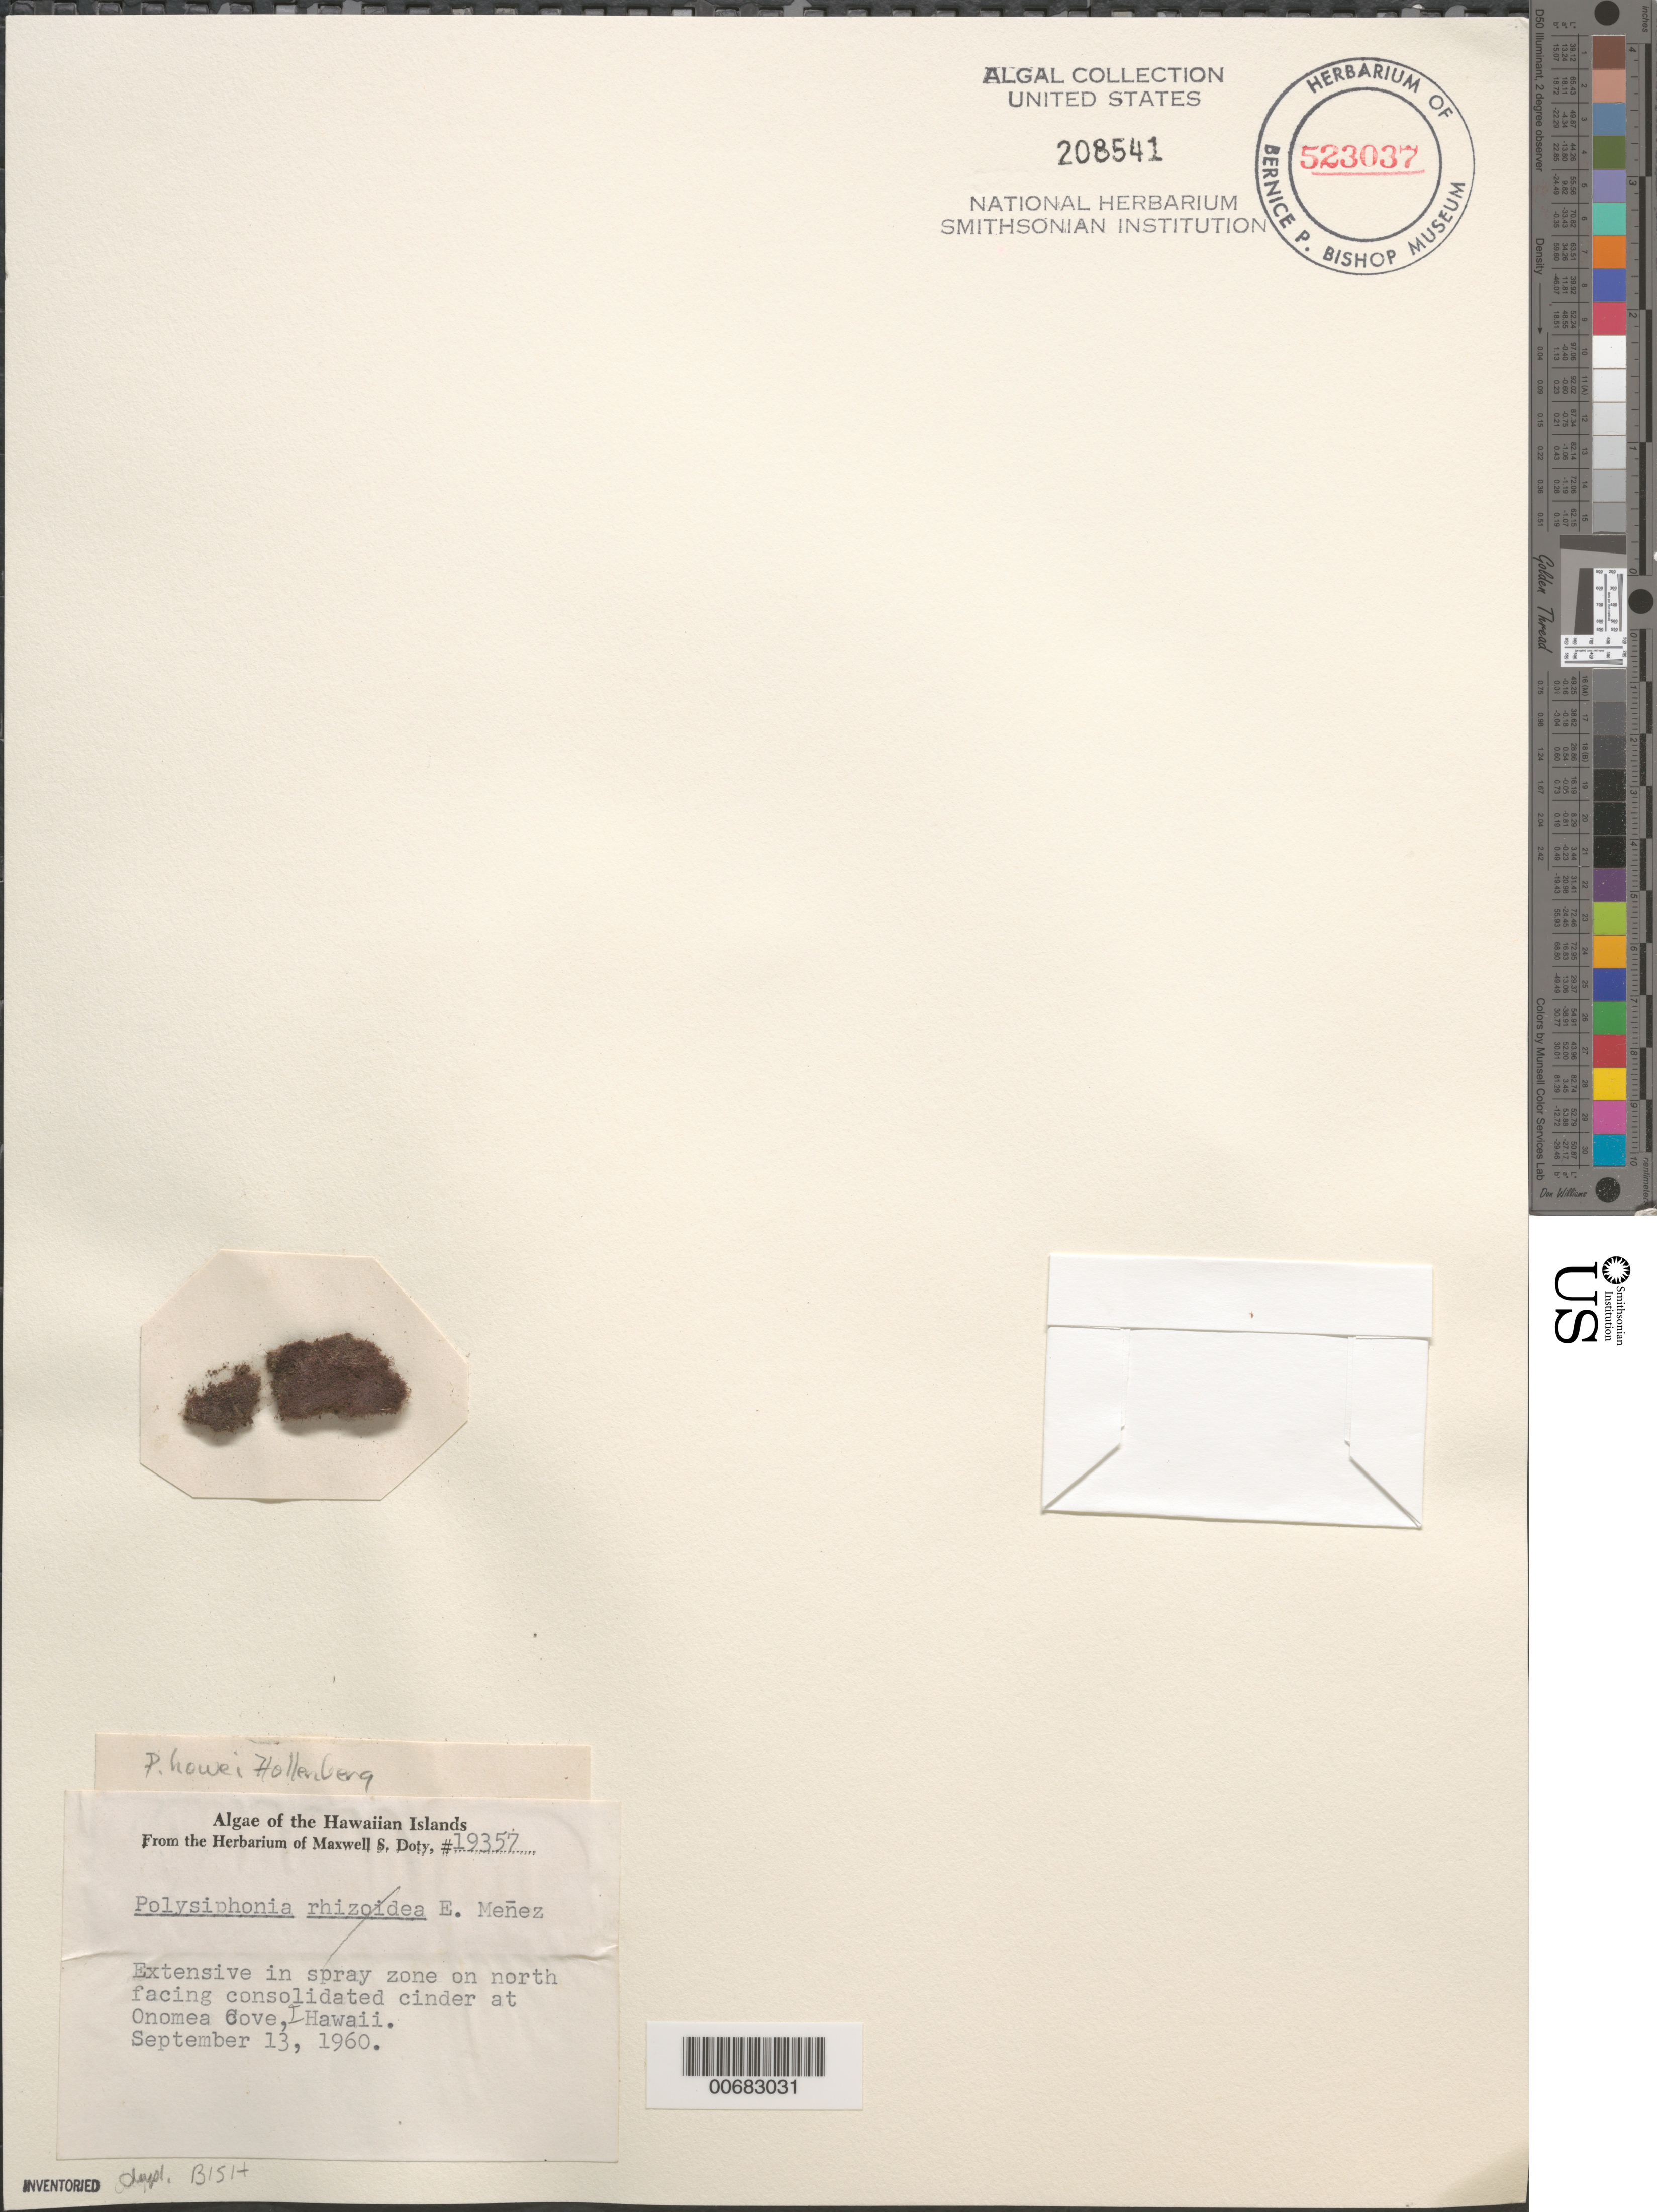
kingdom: Plantae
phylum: Rhodophyta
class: Florideophyceae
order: Ceramiales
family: Rhodomelaceae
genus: Wilsonosiphonia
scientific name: Wilsonosiphonia howei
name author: (Hollenb.) D.E.Bustamante et al.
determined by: Algae name updating Project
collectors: M. S.Doty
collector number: MSD 19357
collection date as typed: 13 Sep 1960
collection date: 1960-09-13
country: United States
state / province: Hawaii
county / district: Hawaii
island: Hawaii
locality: Onomea Cove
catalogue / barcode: US 208541